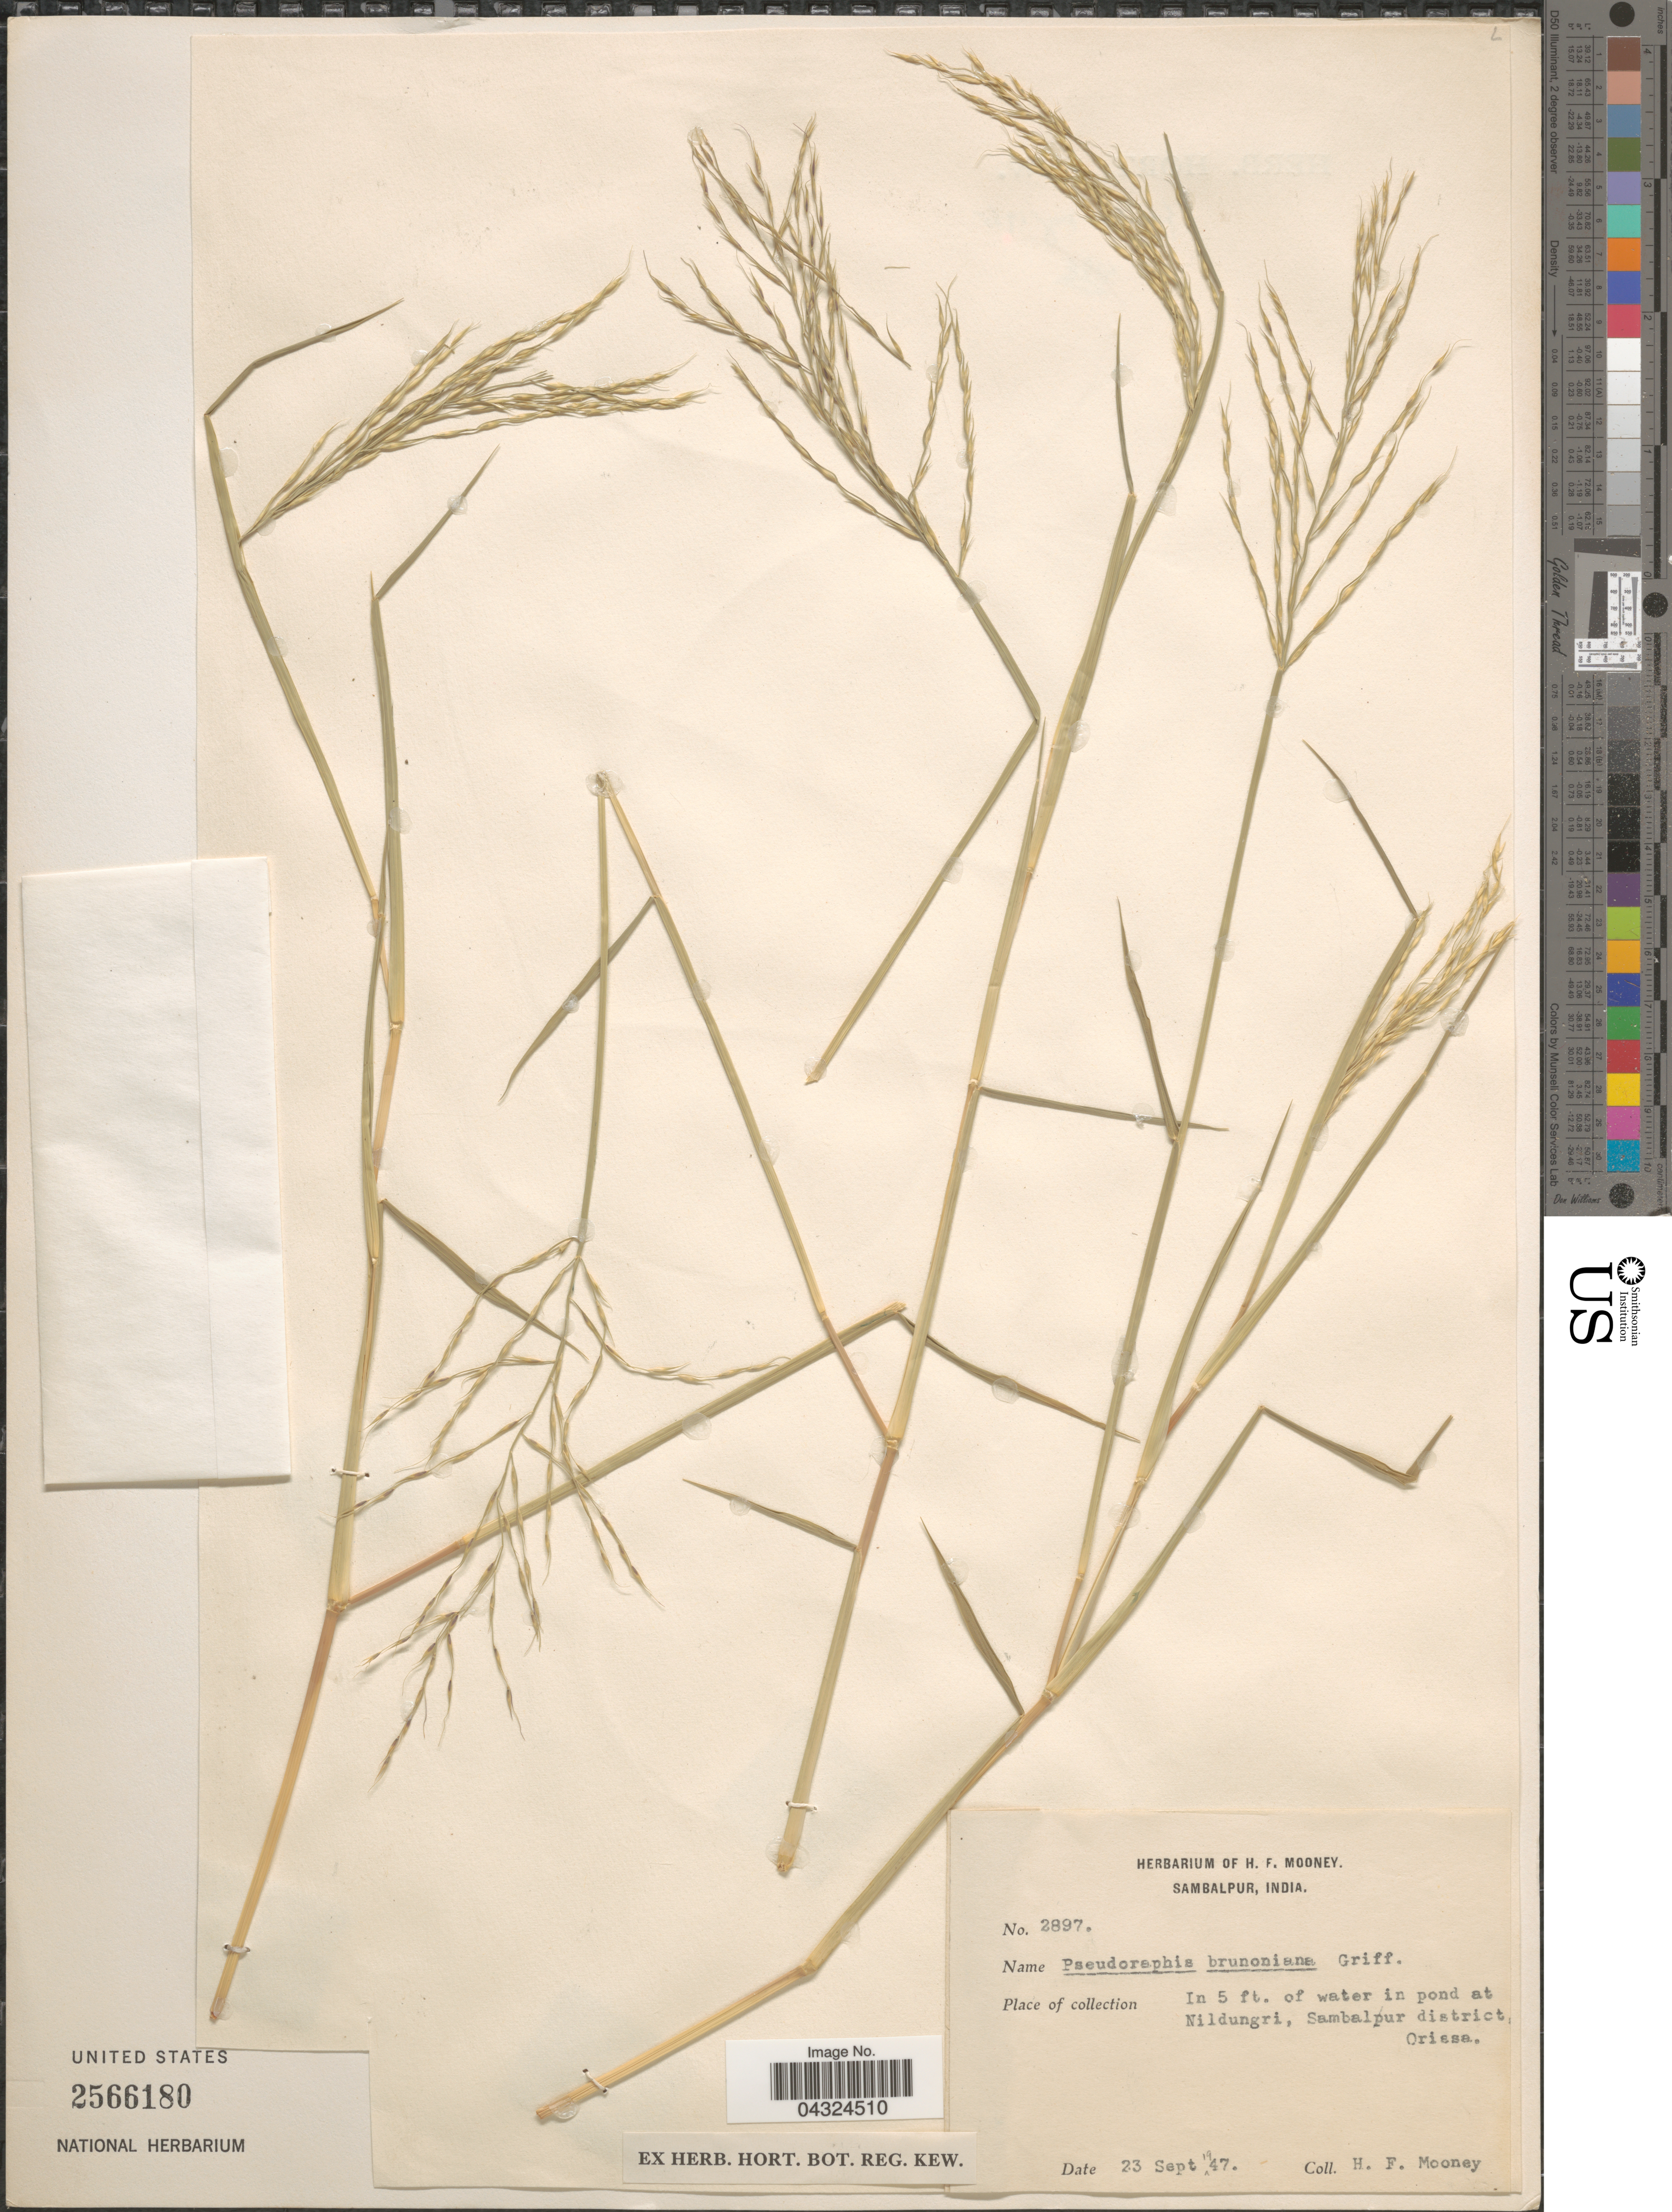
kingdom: Plantae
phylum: Tracheophyta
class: Liliopsida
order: Poales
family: Poaceae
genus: Pseudoraphis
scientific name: Pseudoraphis brunoniana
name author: Griff.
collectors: H. Mooney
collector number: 2897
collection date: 1947-09-23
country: India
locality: In pond at Nildungri, Sambalpur district, Orissa.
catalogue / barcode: US 2566180